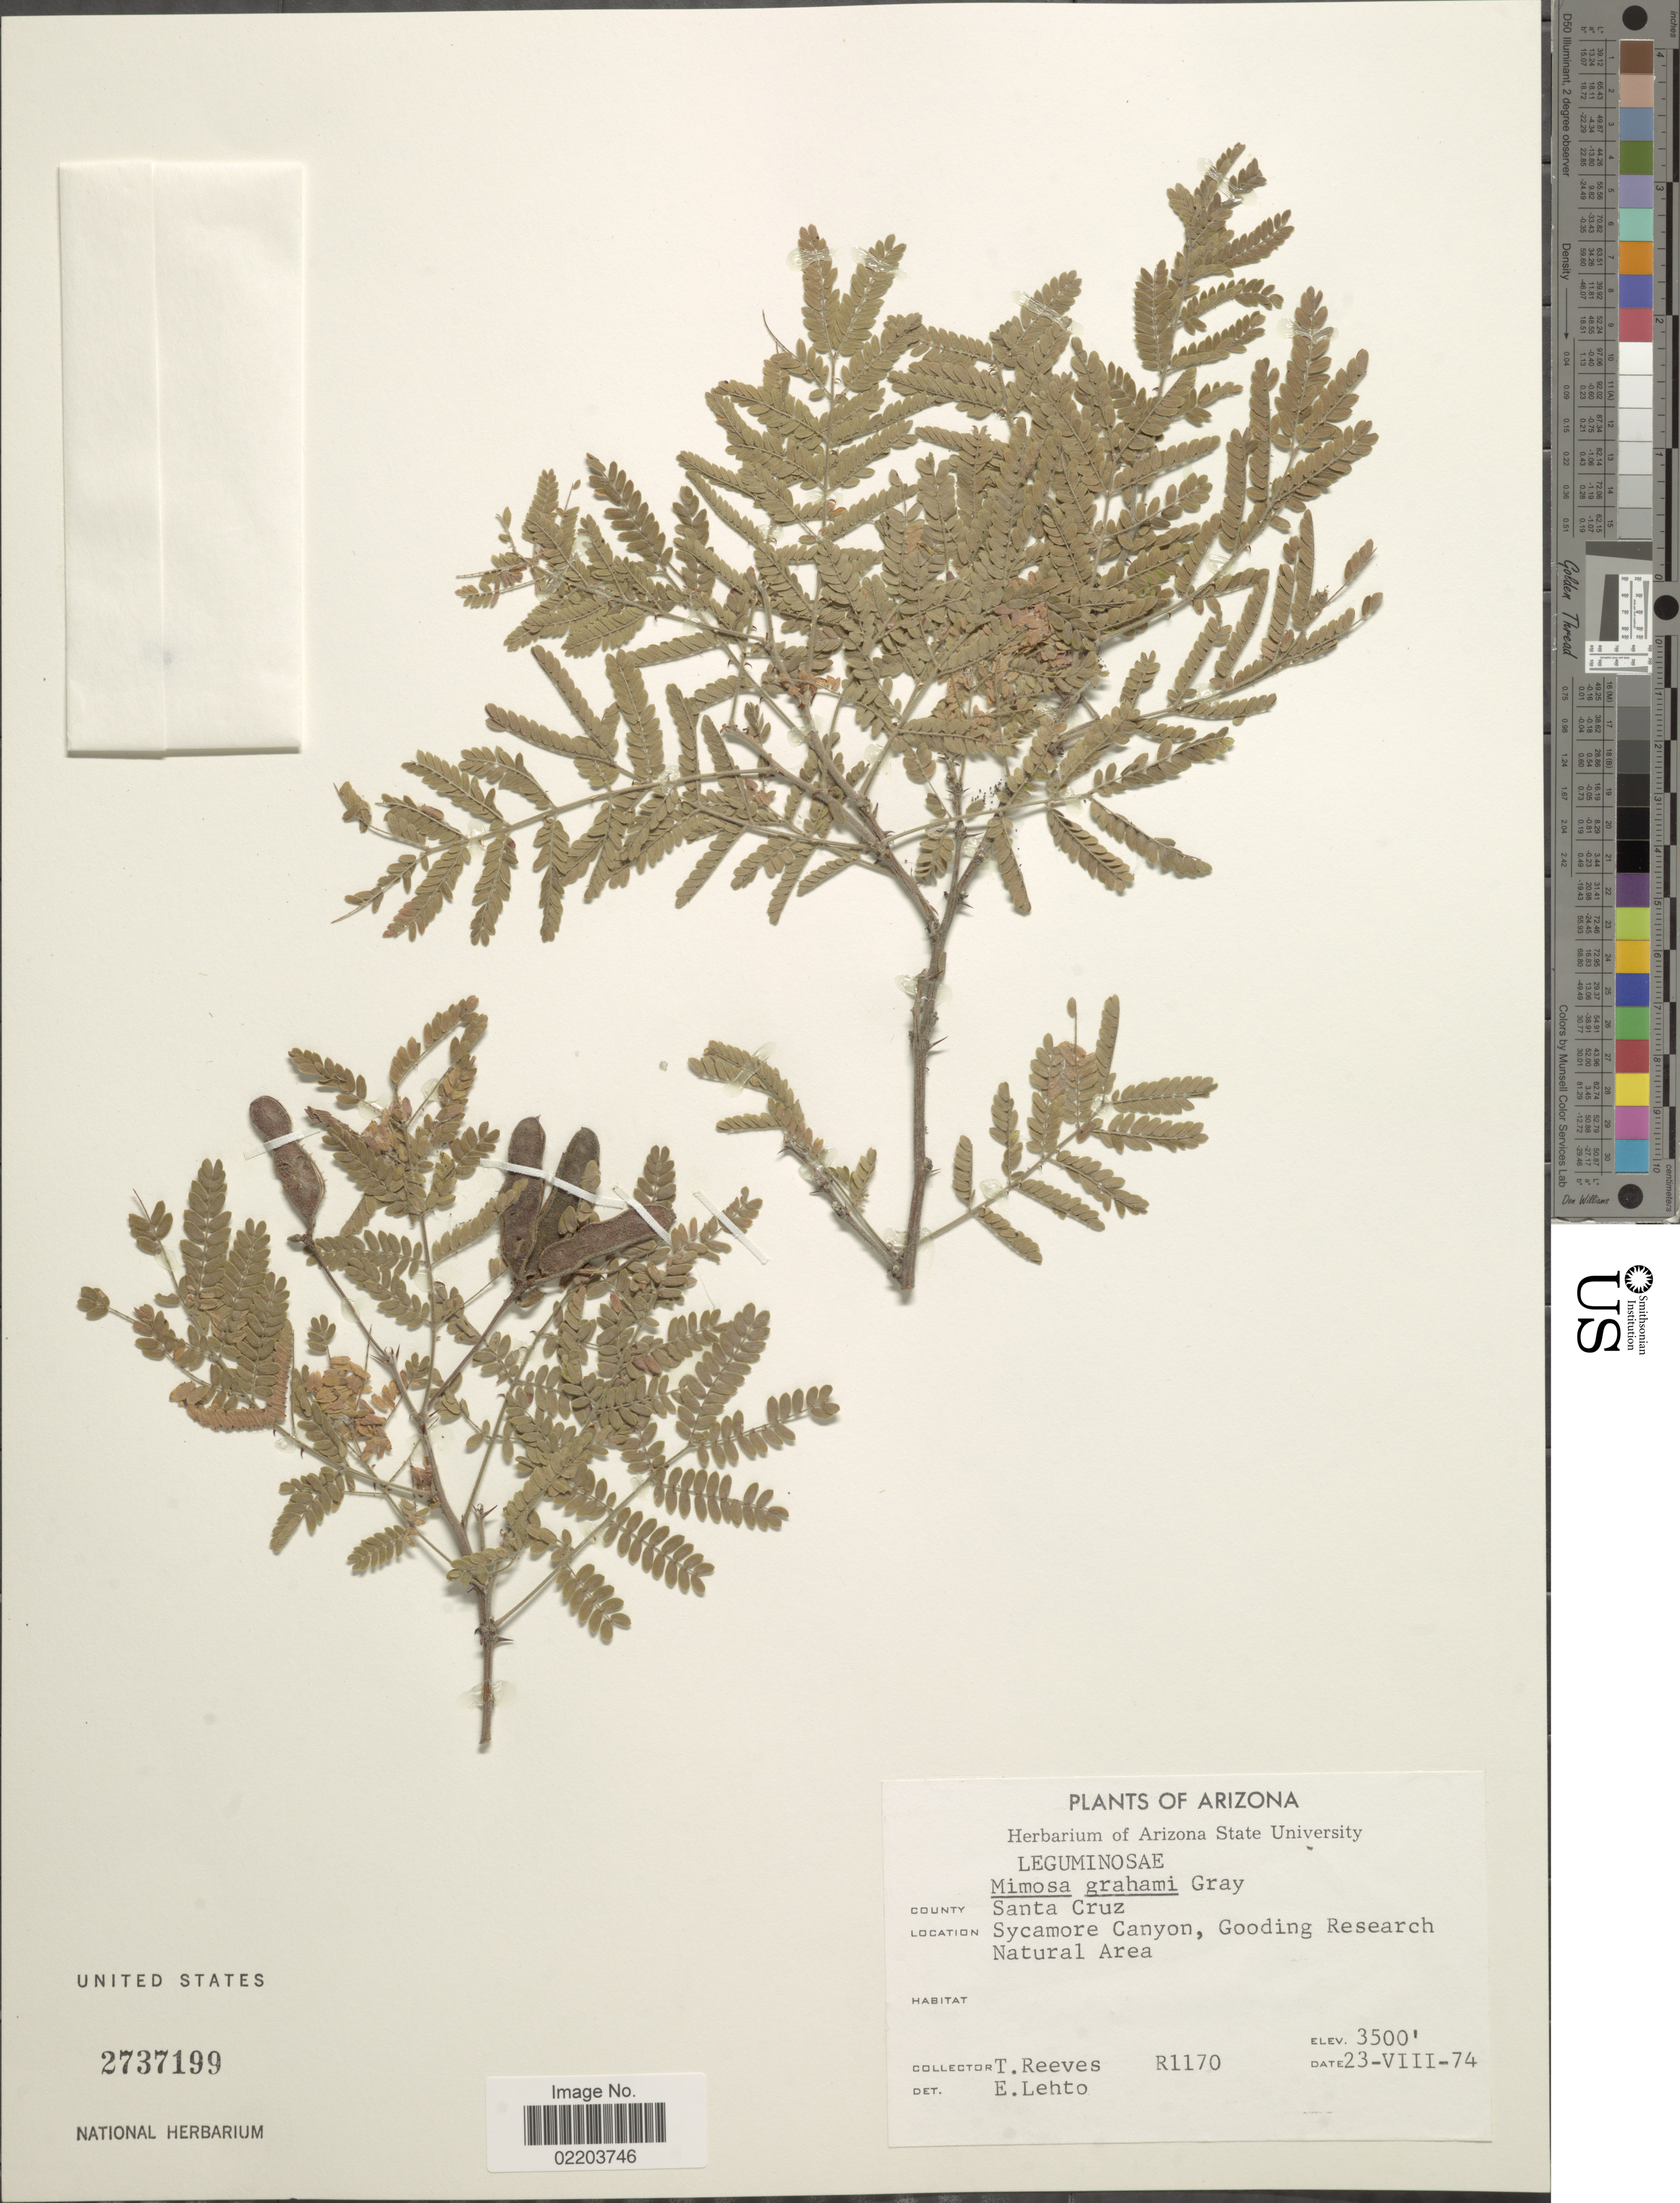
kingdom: Plantae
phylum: Tracheophyta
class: Magnoliopsida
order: Fabales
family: Fabaceae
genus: Mimosa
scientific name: Mimosa grahamii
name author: A. Gray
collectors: T. Reeves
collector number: R1170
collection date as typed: Transcribed d/m/y: 23/8/74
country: United States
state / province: Arizona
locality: Santa Cruz, Sycamore Canyon, Gooding Research Natural Area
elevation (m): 1067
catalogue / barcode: US 2737199